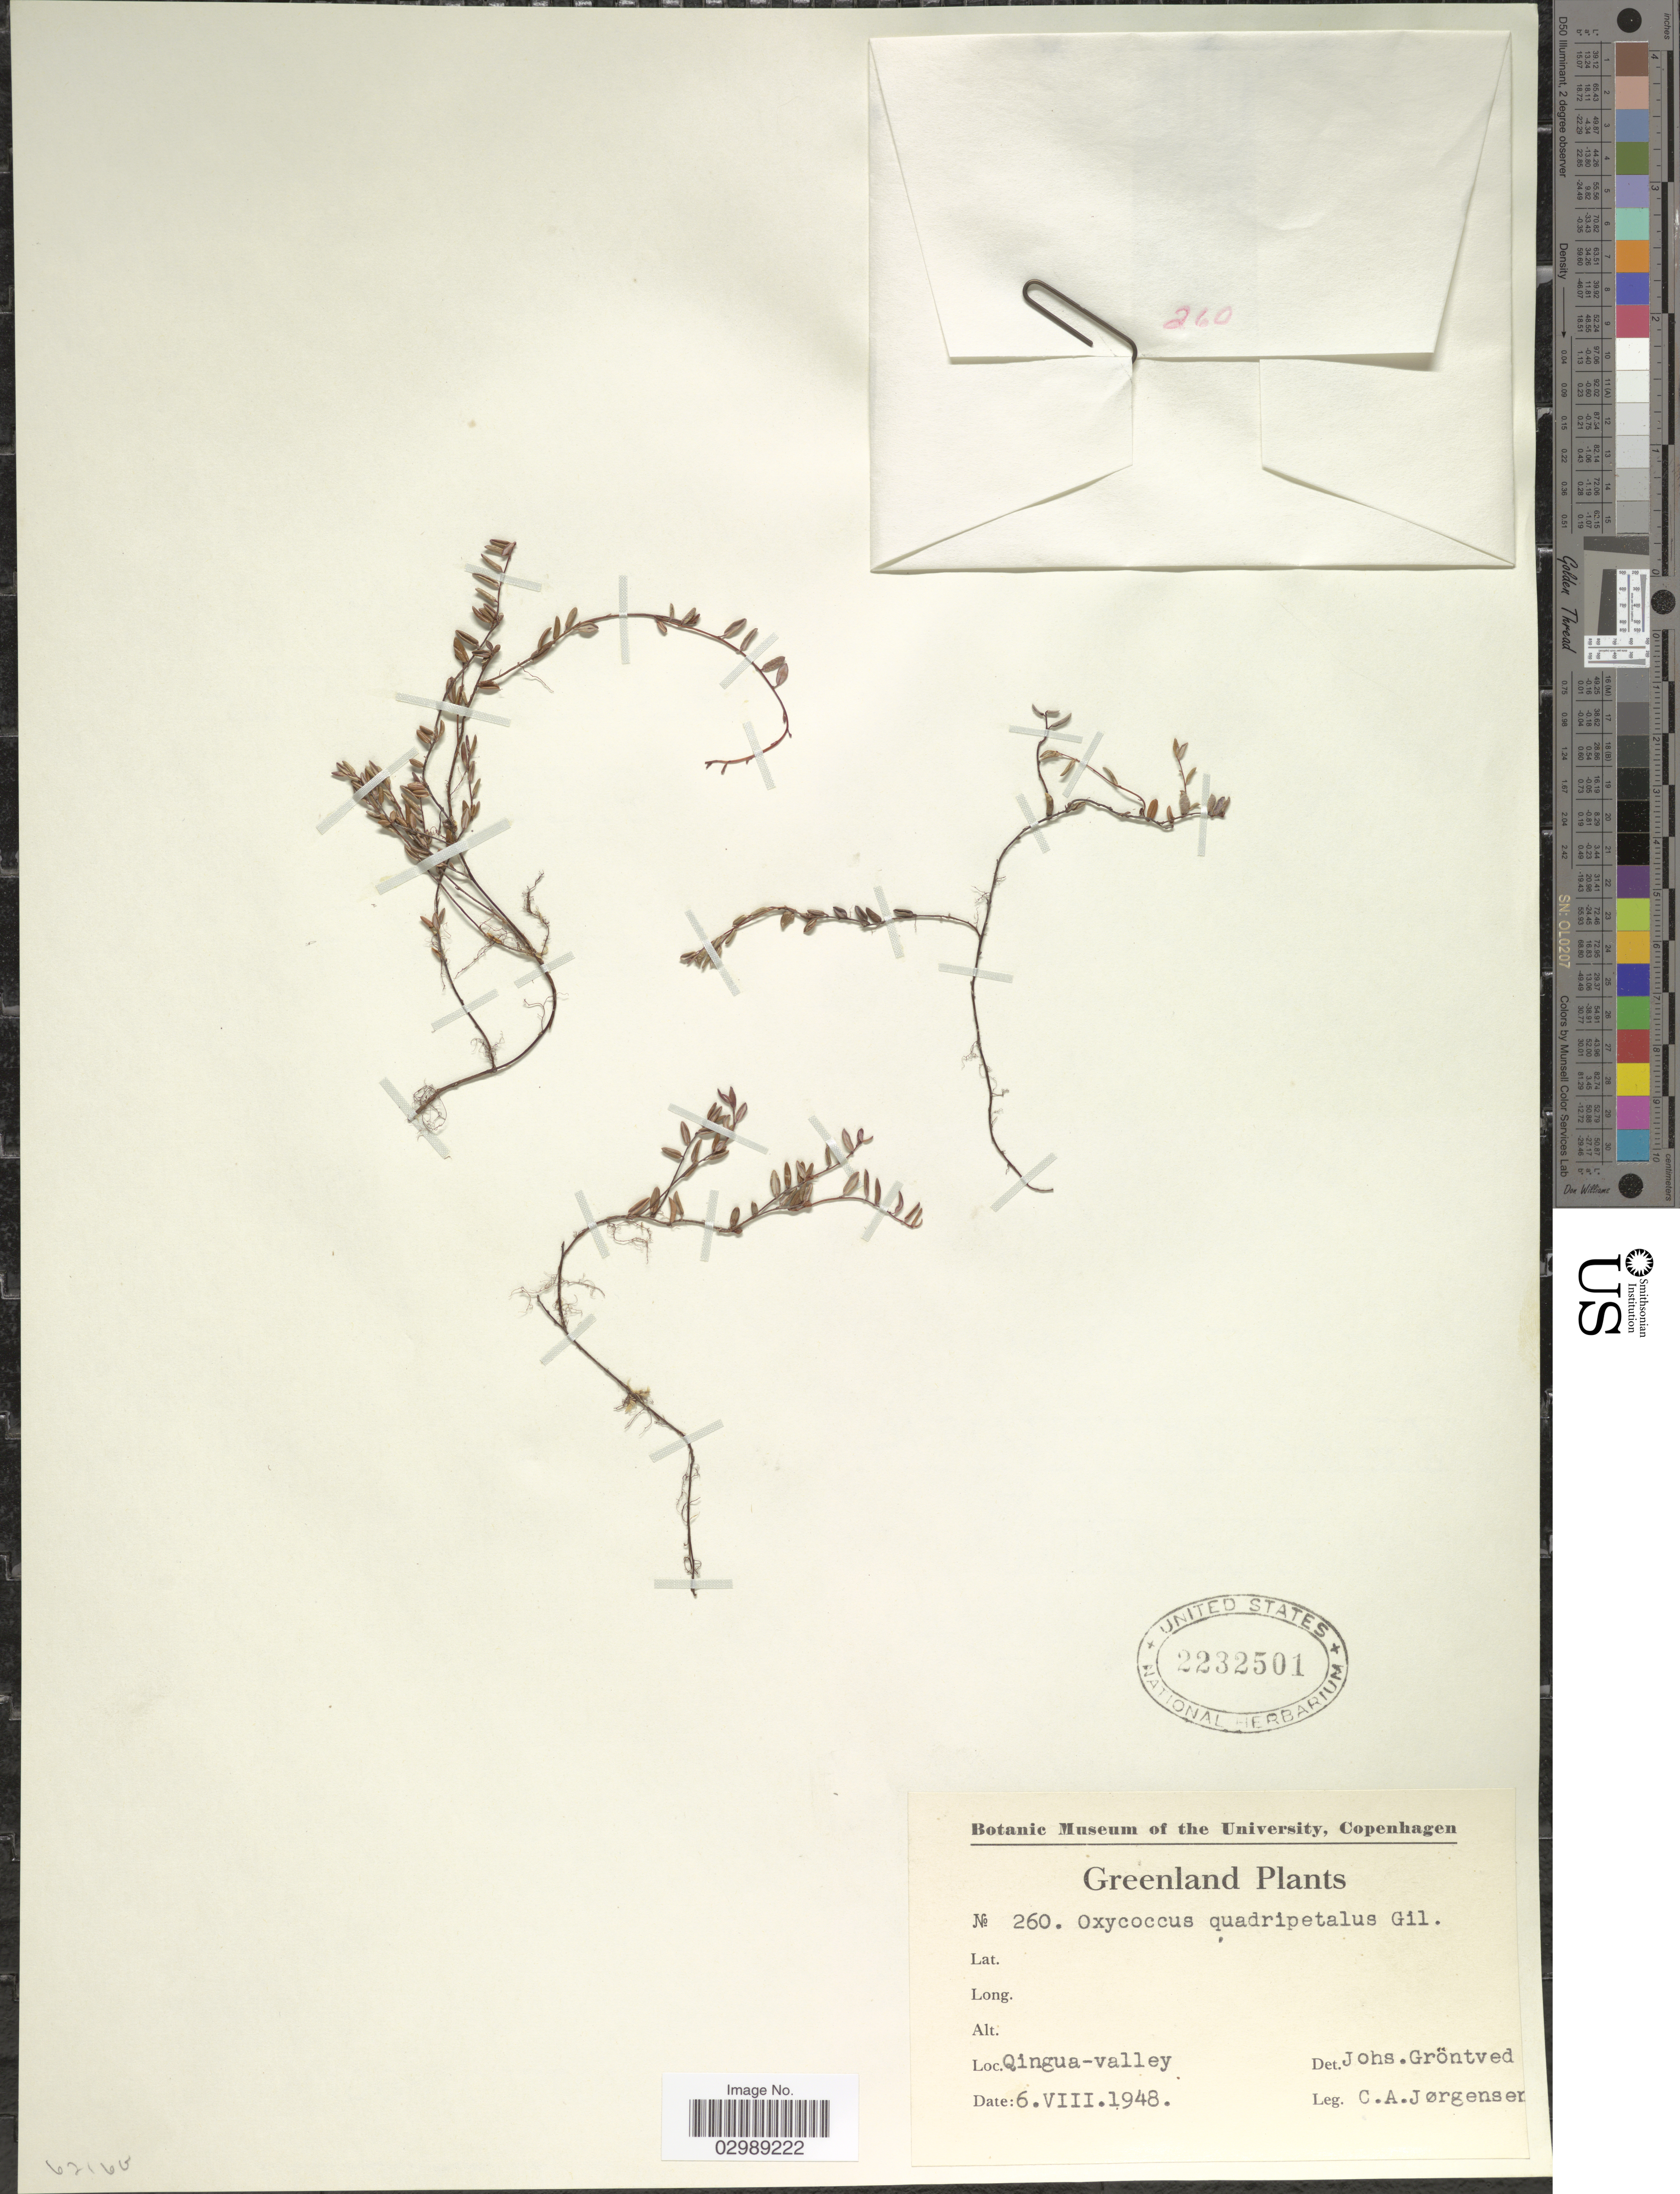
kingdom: Plantae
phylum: Tracheophyta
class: Magnoliopsida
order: Ericales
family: Ericaceae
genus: Vaccinium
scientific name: Vaccinium oxycoccos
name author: L.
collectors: C. A. Jørgensen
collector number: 260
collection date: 1948-08-06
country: Greenland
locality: Qingua-valley.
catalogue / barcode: US 2232501